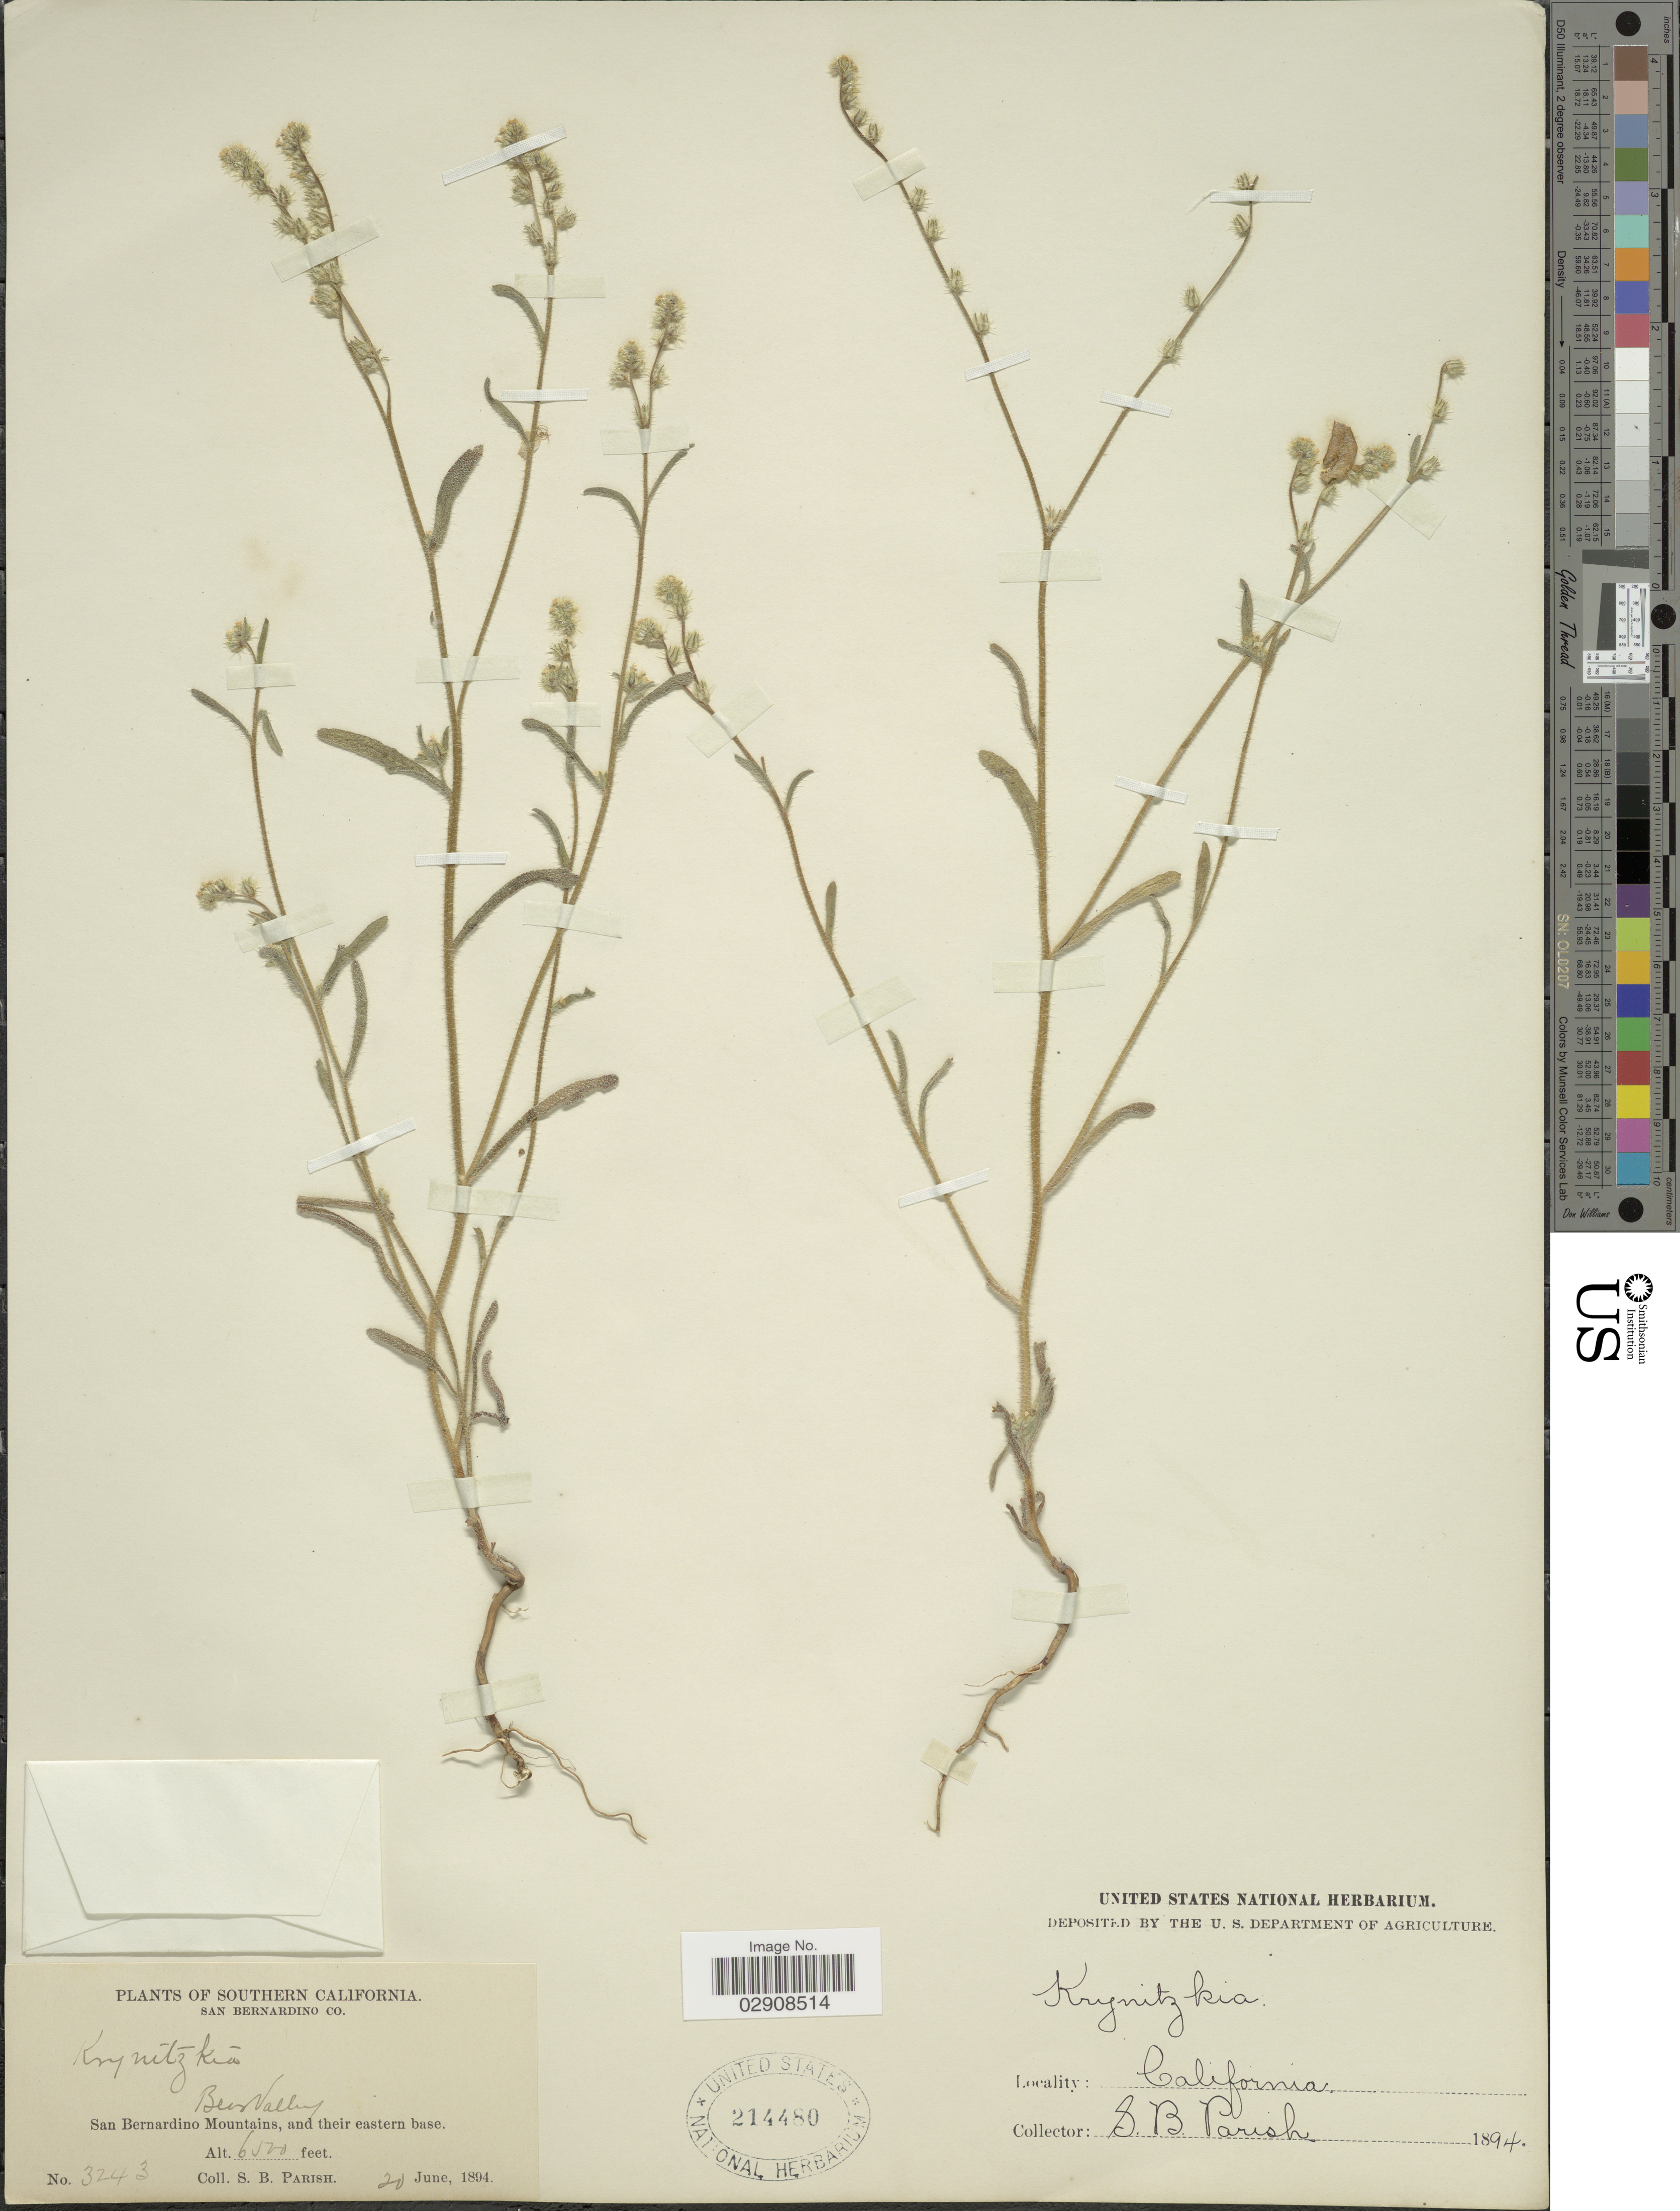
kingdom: Plantae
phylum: Tracheophyta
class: Magnoliopsida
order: Boraginales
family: Boraginaceae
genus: Cryptantha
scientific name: Cryptantha sp.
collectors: S. B. Parish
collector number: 3243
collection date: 1894-06-20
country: United States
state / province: California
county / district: San Bernardino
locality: Southern California. San Bernardino Co. Bear Valley. San Bernardino Mountains, and their eastern base.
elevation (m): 1981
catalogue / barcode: US 214480